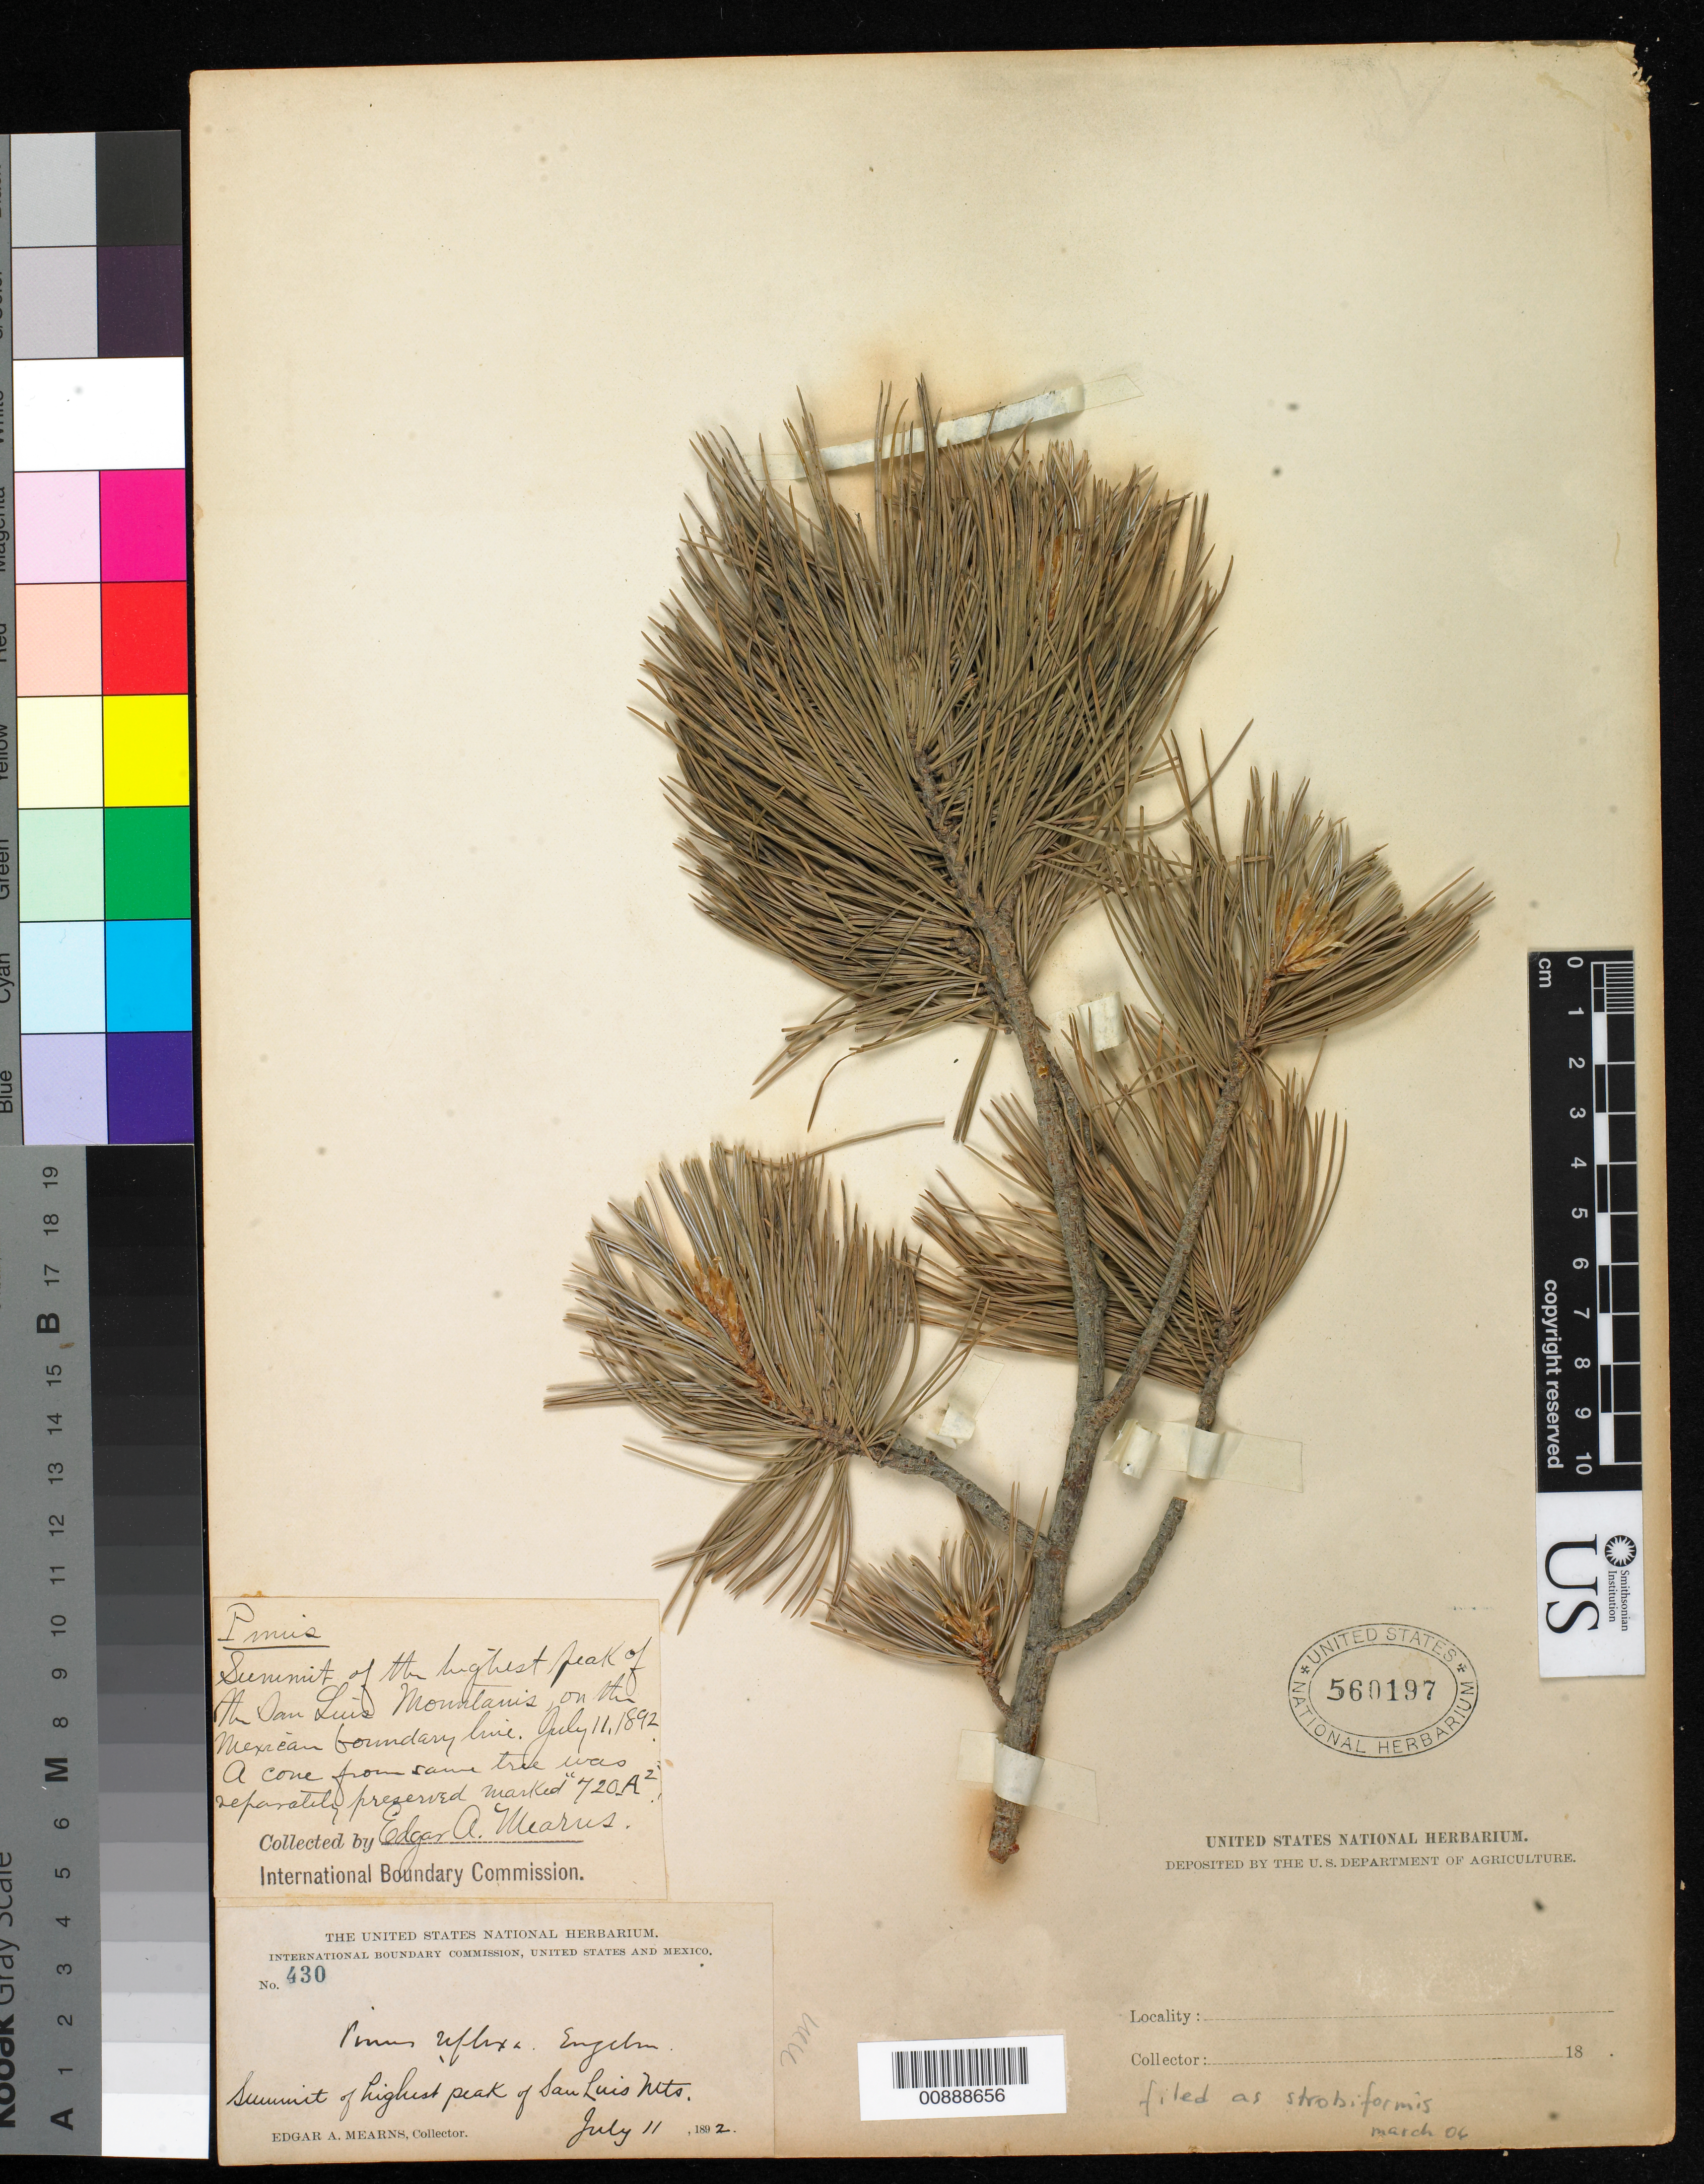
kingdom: Plantae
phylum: Tracheophyta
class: Pinopsida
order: Pinales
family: Pinaceae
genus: Pinus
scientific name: Pinus strobiformis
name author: Engelm.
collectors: E. A. Mearns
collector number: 430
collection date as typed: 11 Jul 1892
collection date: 1892-07-11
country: United States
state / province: New Mexico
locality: Summit of the highest peak of the San Luis Mountains, on the Mexican Boundary Line.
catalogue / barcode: US 560197